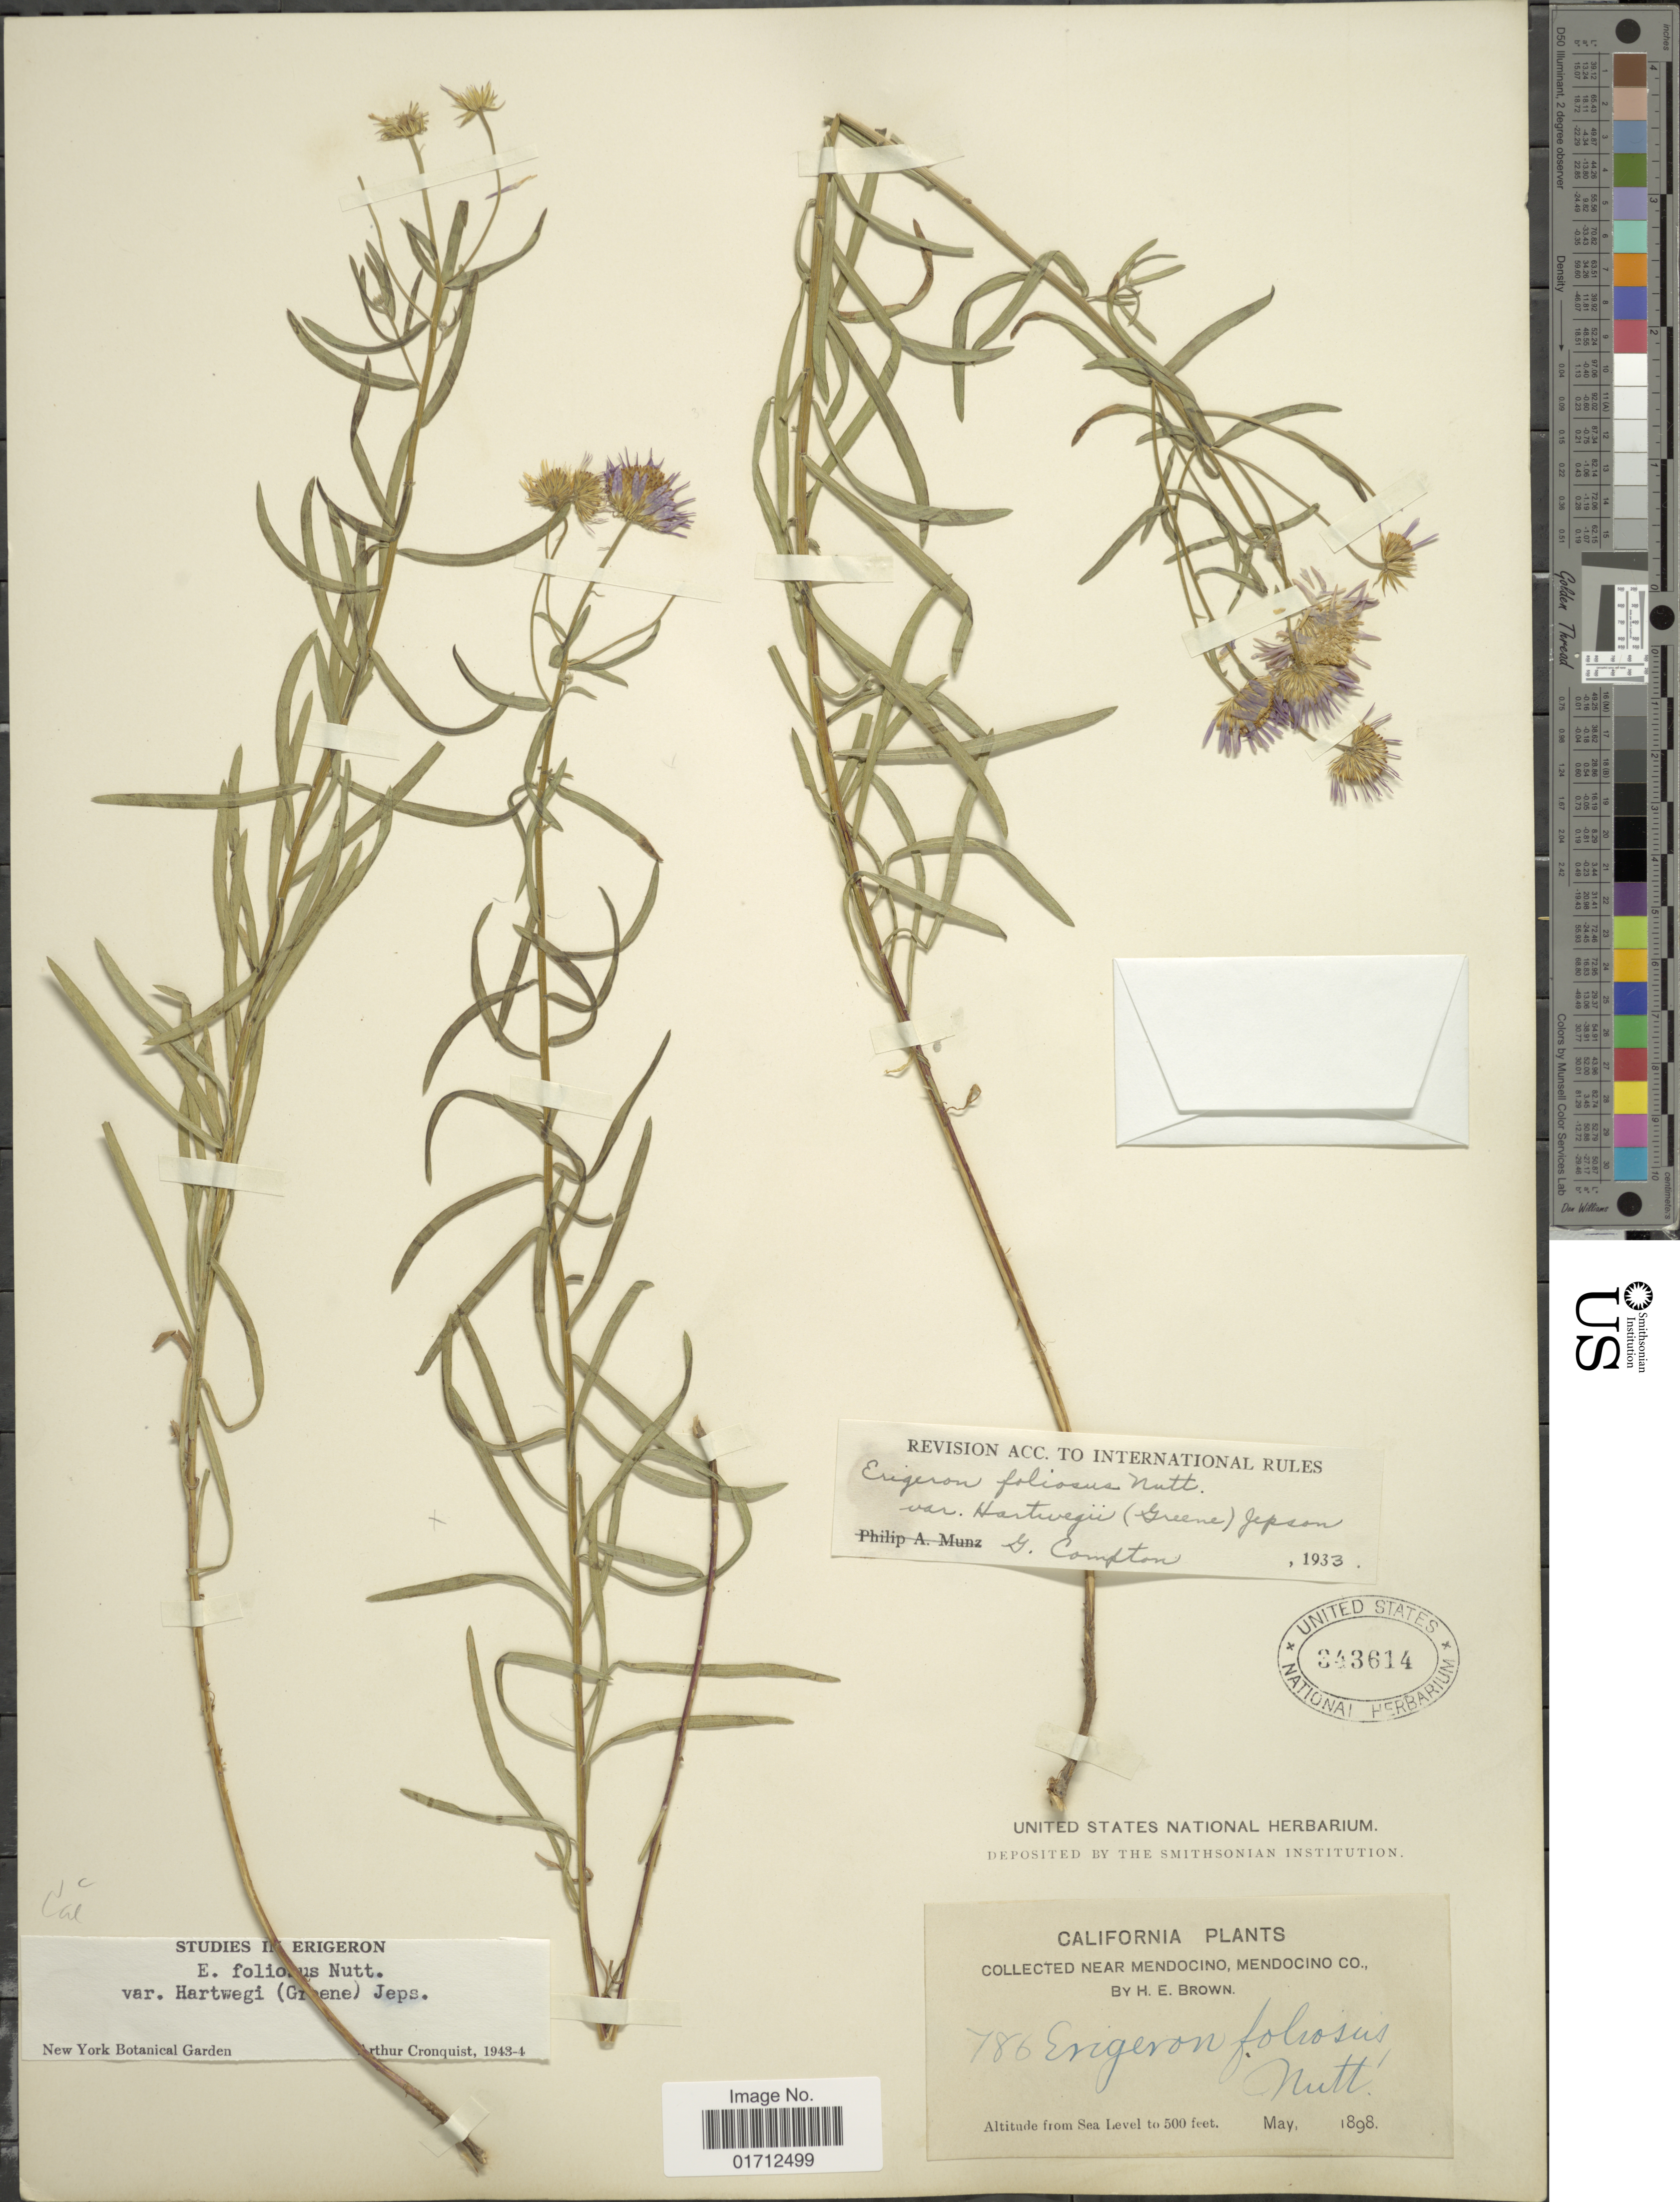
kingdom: Plantae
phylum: Tracheophyta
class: Magnoliopsida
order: Asterales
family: Asteraceae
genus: Erigeron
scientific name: Erigeron foliosus var. hartwegii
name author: (Greene) Jeps.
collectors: H. E. Brown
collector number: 786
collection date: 1898-05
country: United States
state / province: California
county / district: Mendocino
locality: Near Mendocino, Mendocino Co.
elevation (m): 152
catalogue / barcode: US 343614